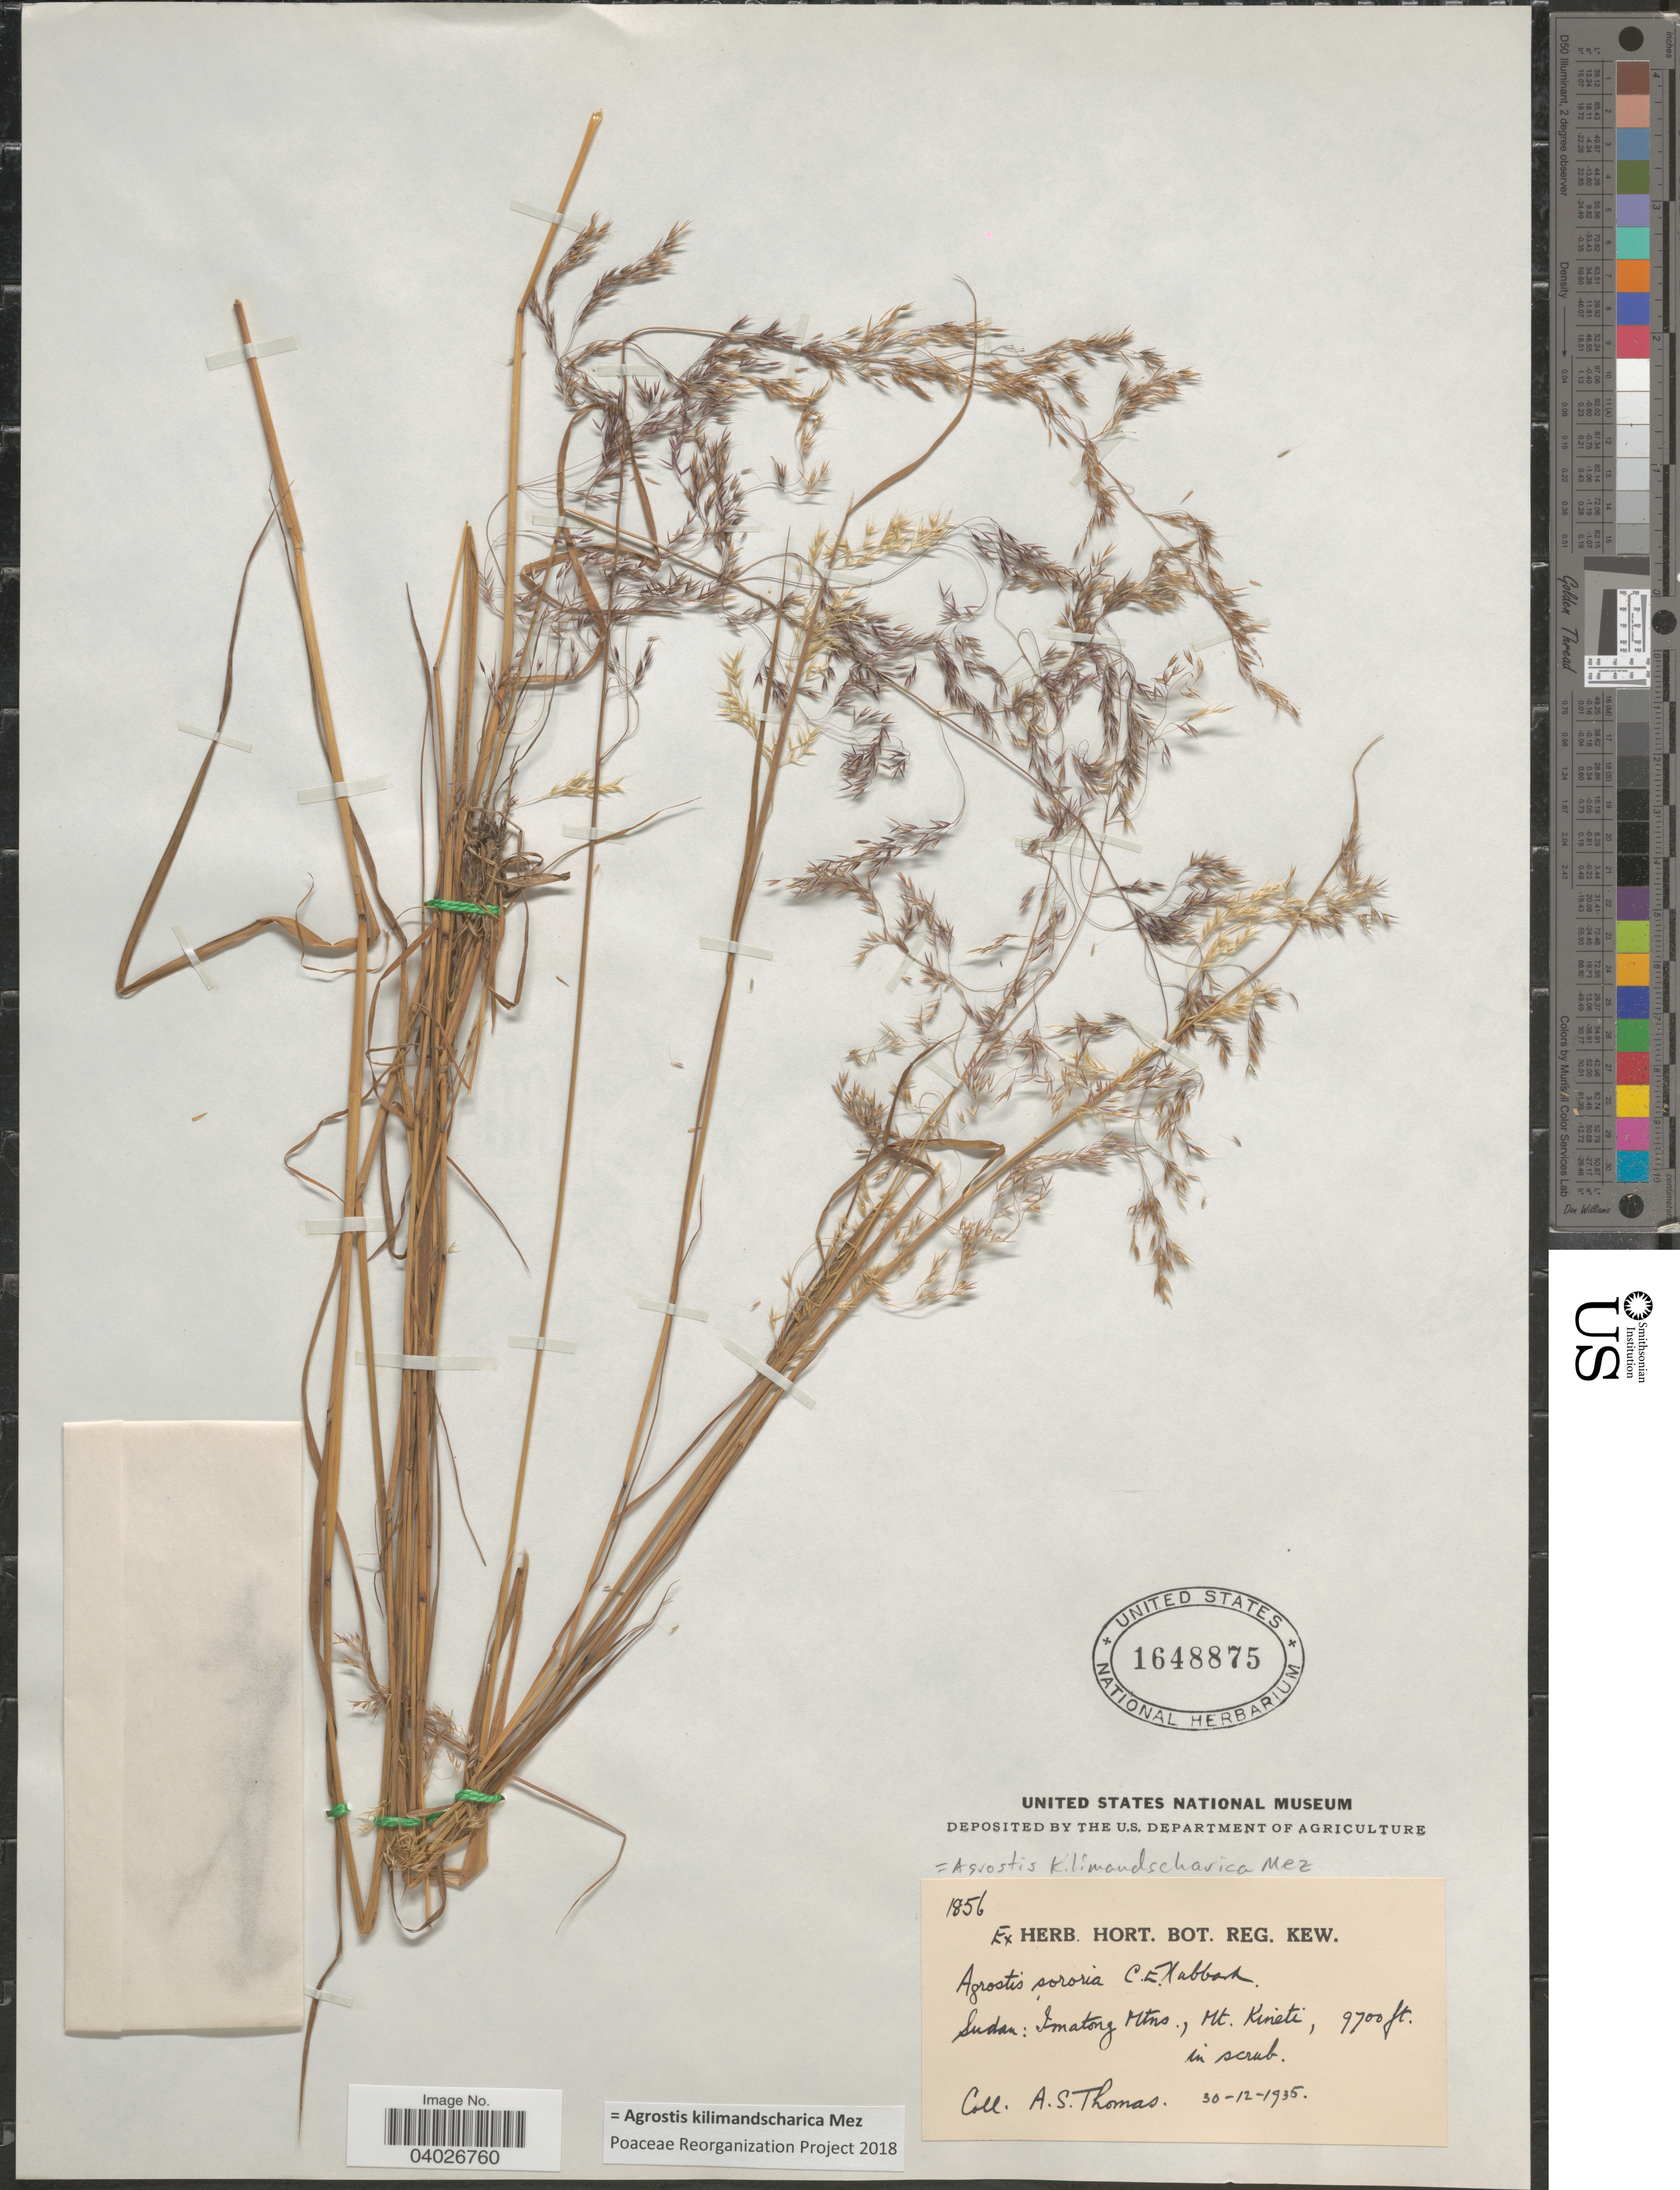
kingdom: Plantae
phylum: Tracheophyta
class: Liliopsida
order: Poales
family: Poaceae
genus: Agrostis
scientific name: Agrostis kilimandscharica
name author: Mez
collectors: A. Thomas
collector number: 1856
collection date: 1935-12-30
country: Sudan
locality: Imatong Mtns., Mt. Kineti.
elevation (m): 2957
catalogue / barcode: US 1648875